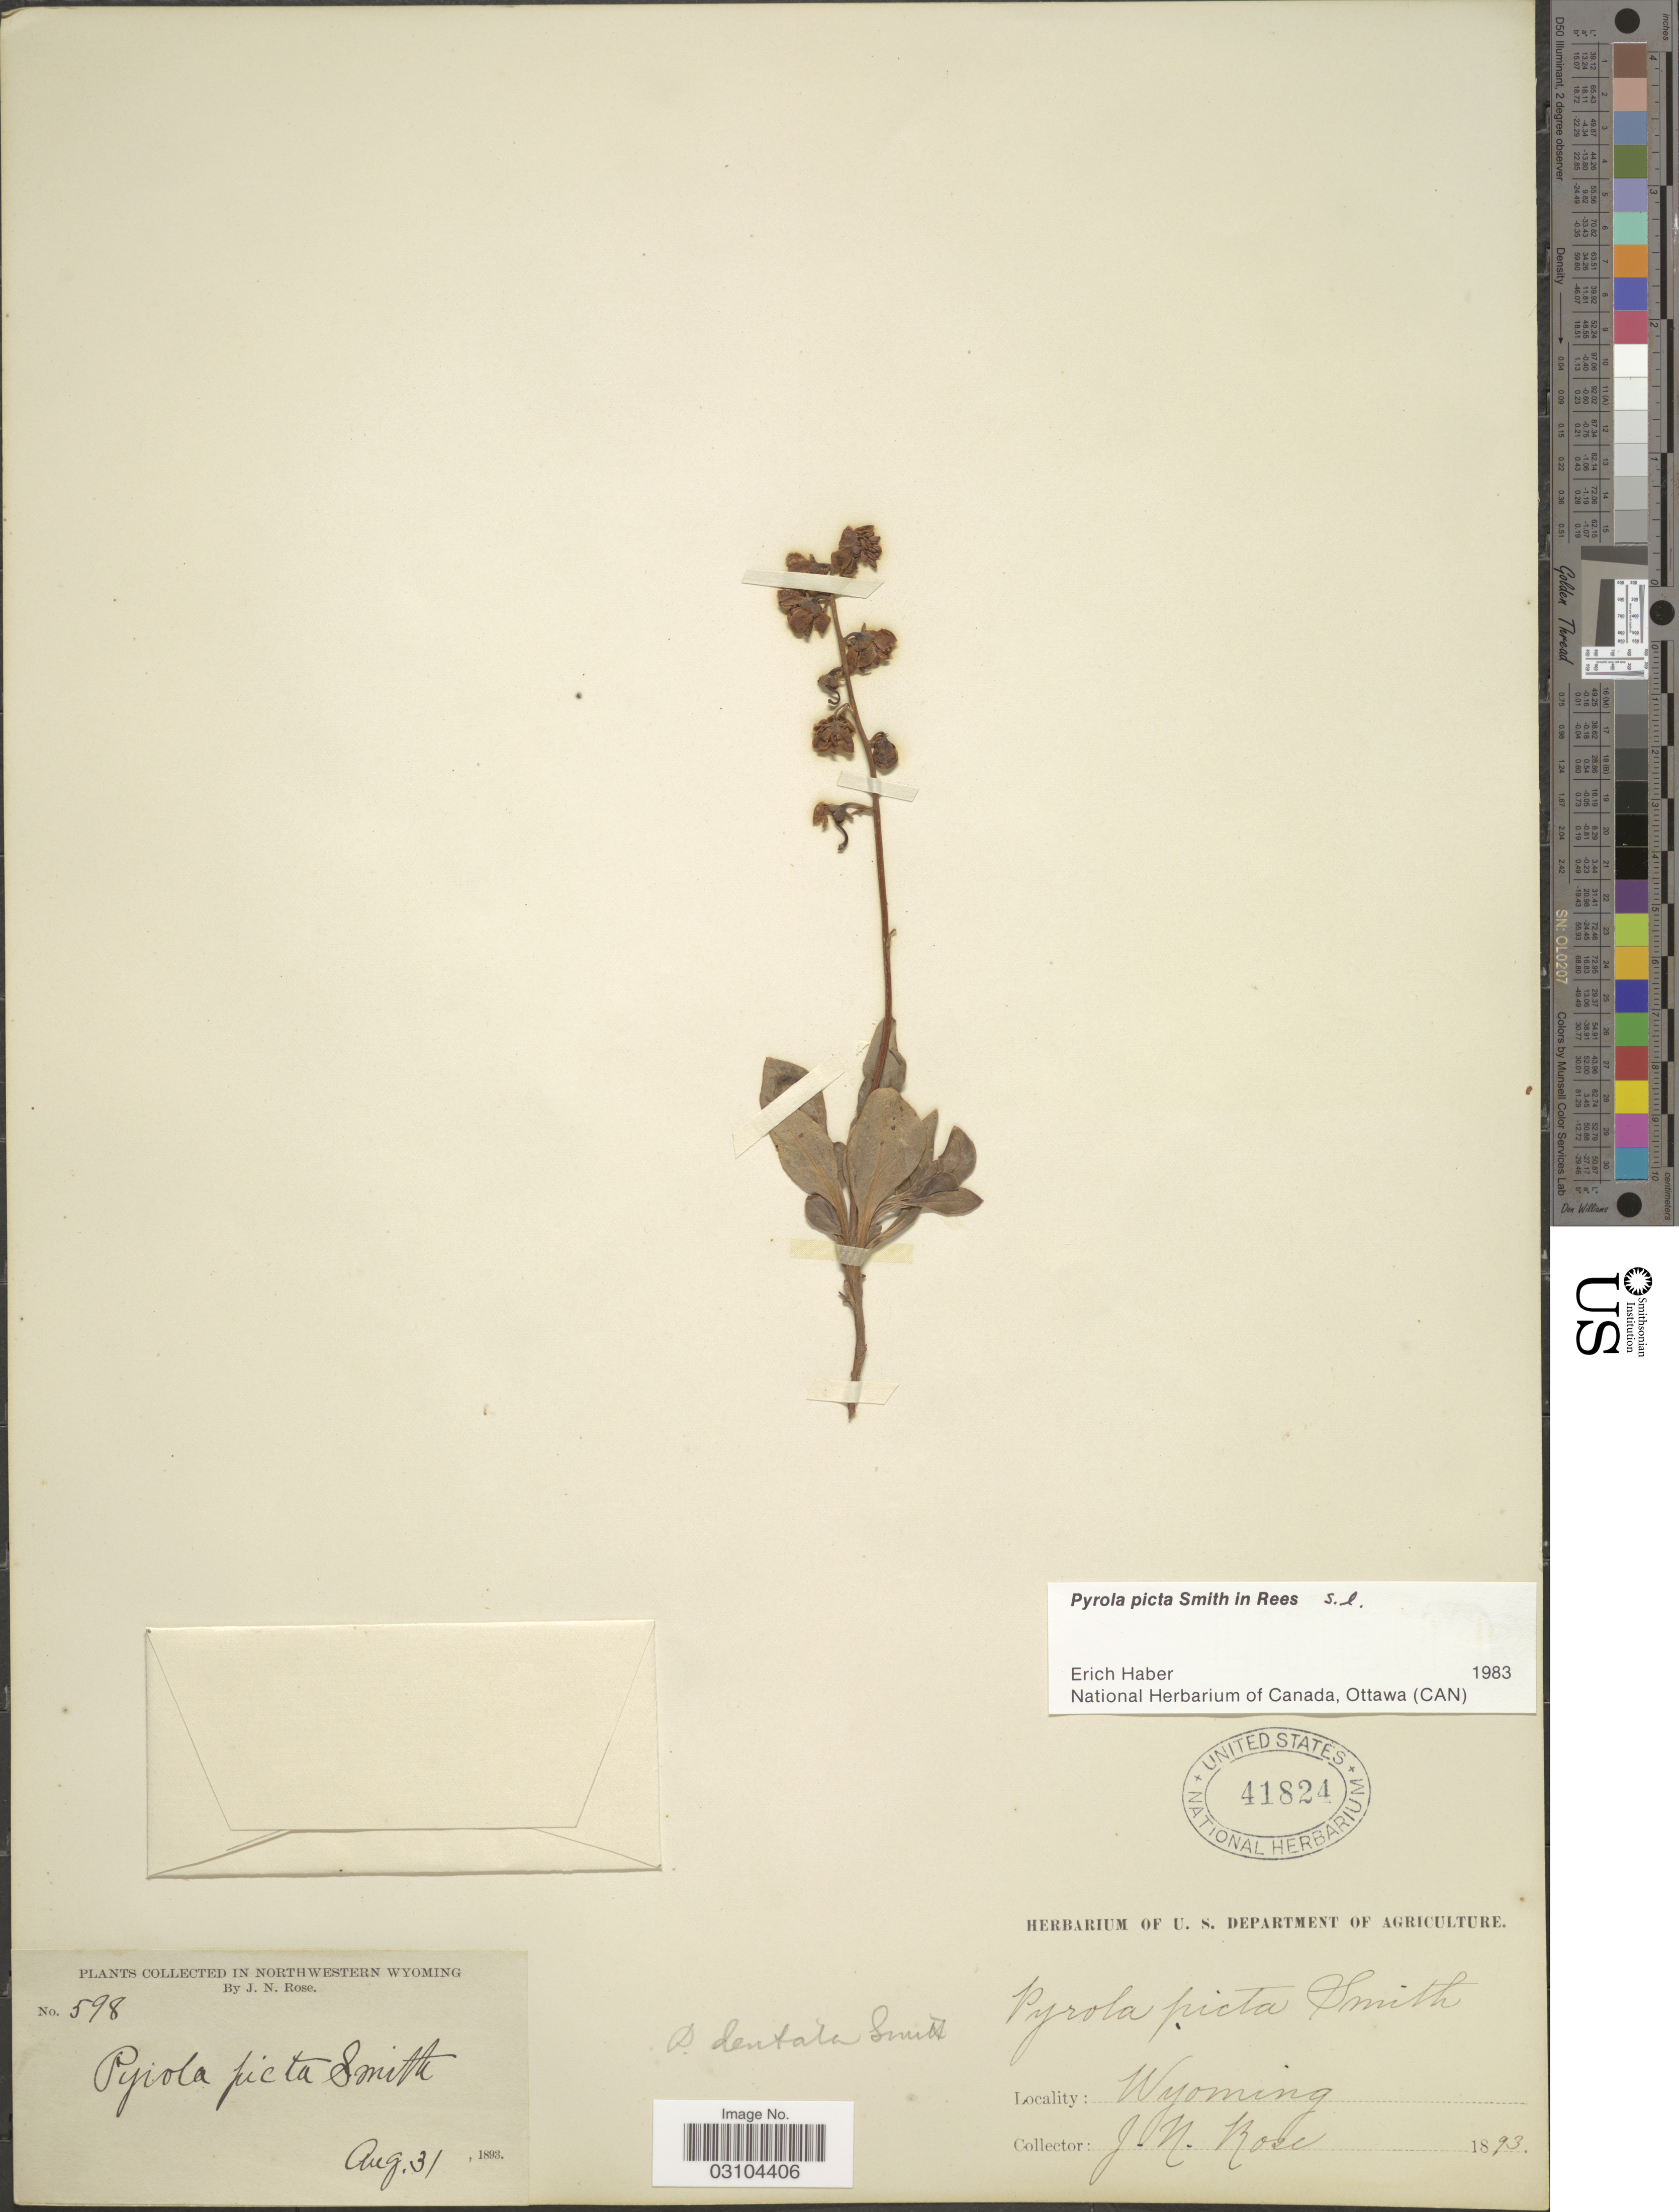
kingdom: Plantae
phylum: Tracheophyta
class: Magnoliopsida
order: Ericales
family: Ericaceae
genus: Pyrola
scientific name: Pyrola picta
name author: Sm. in Rees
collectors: J. N. Rose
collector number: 598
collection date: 1893-08-31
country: United States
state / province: Wyoming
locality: Northwestern Wyoming.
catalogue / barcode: US 41824